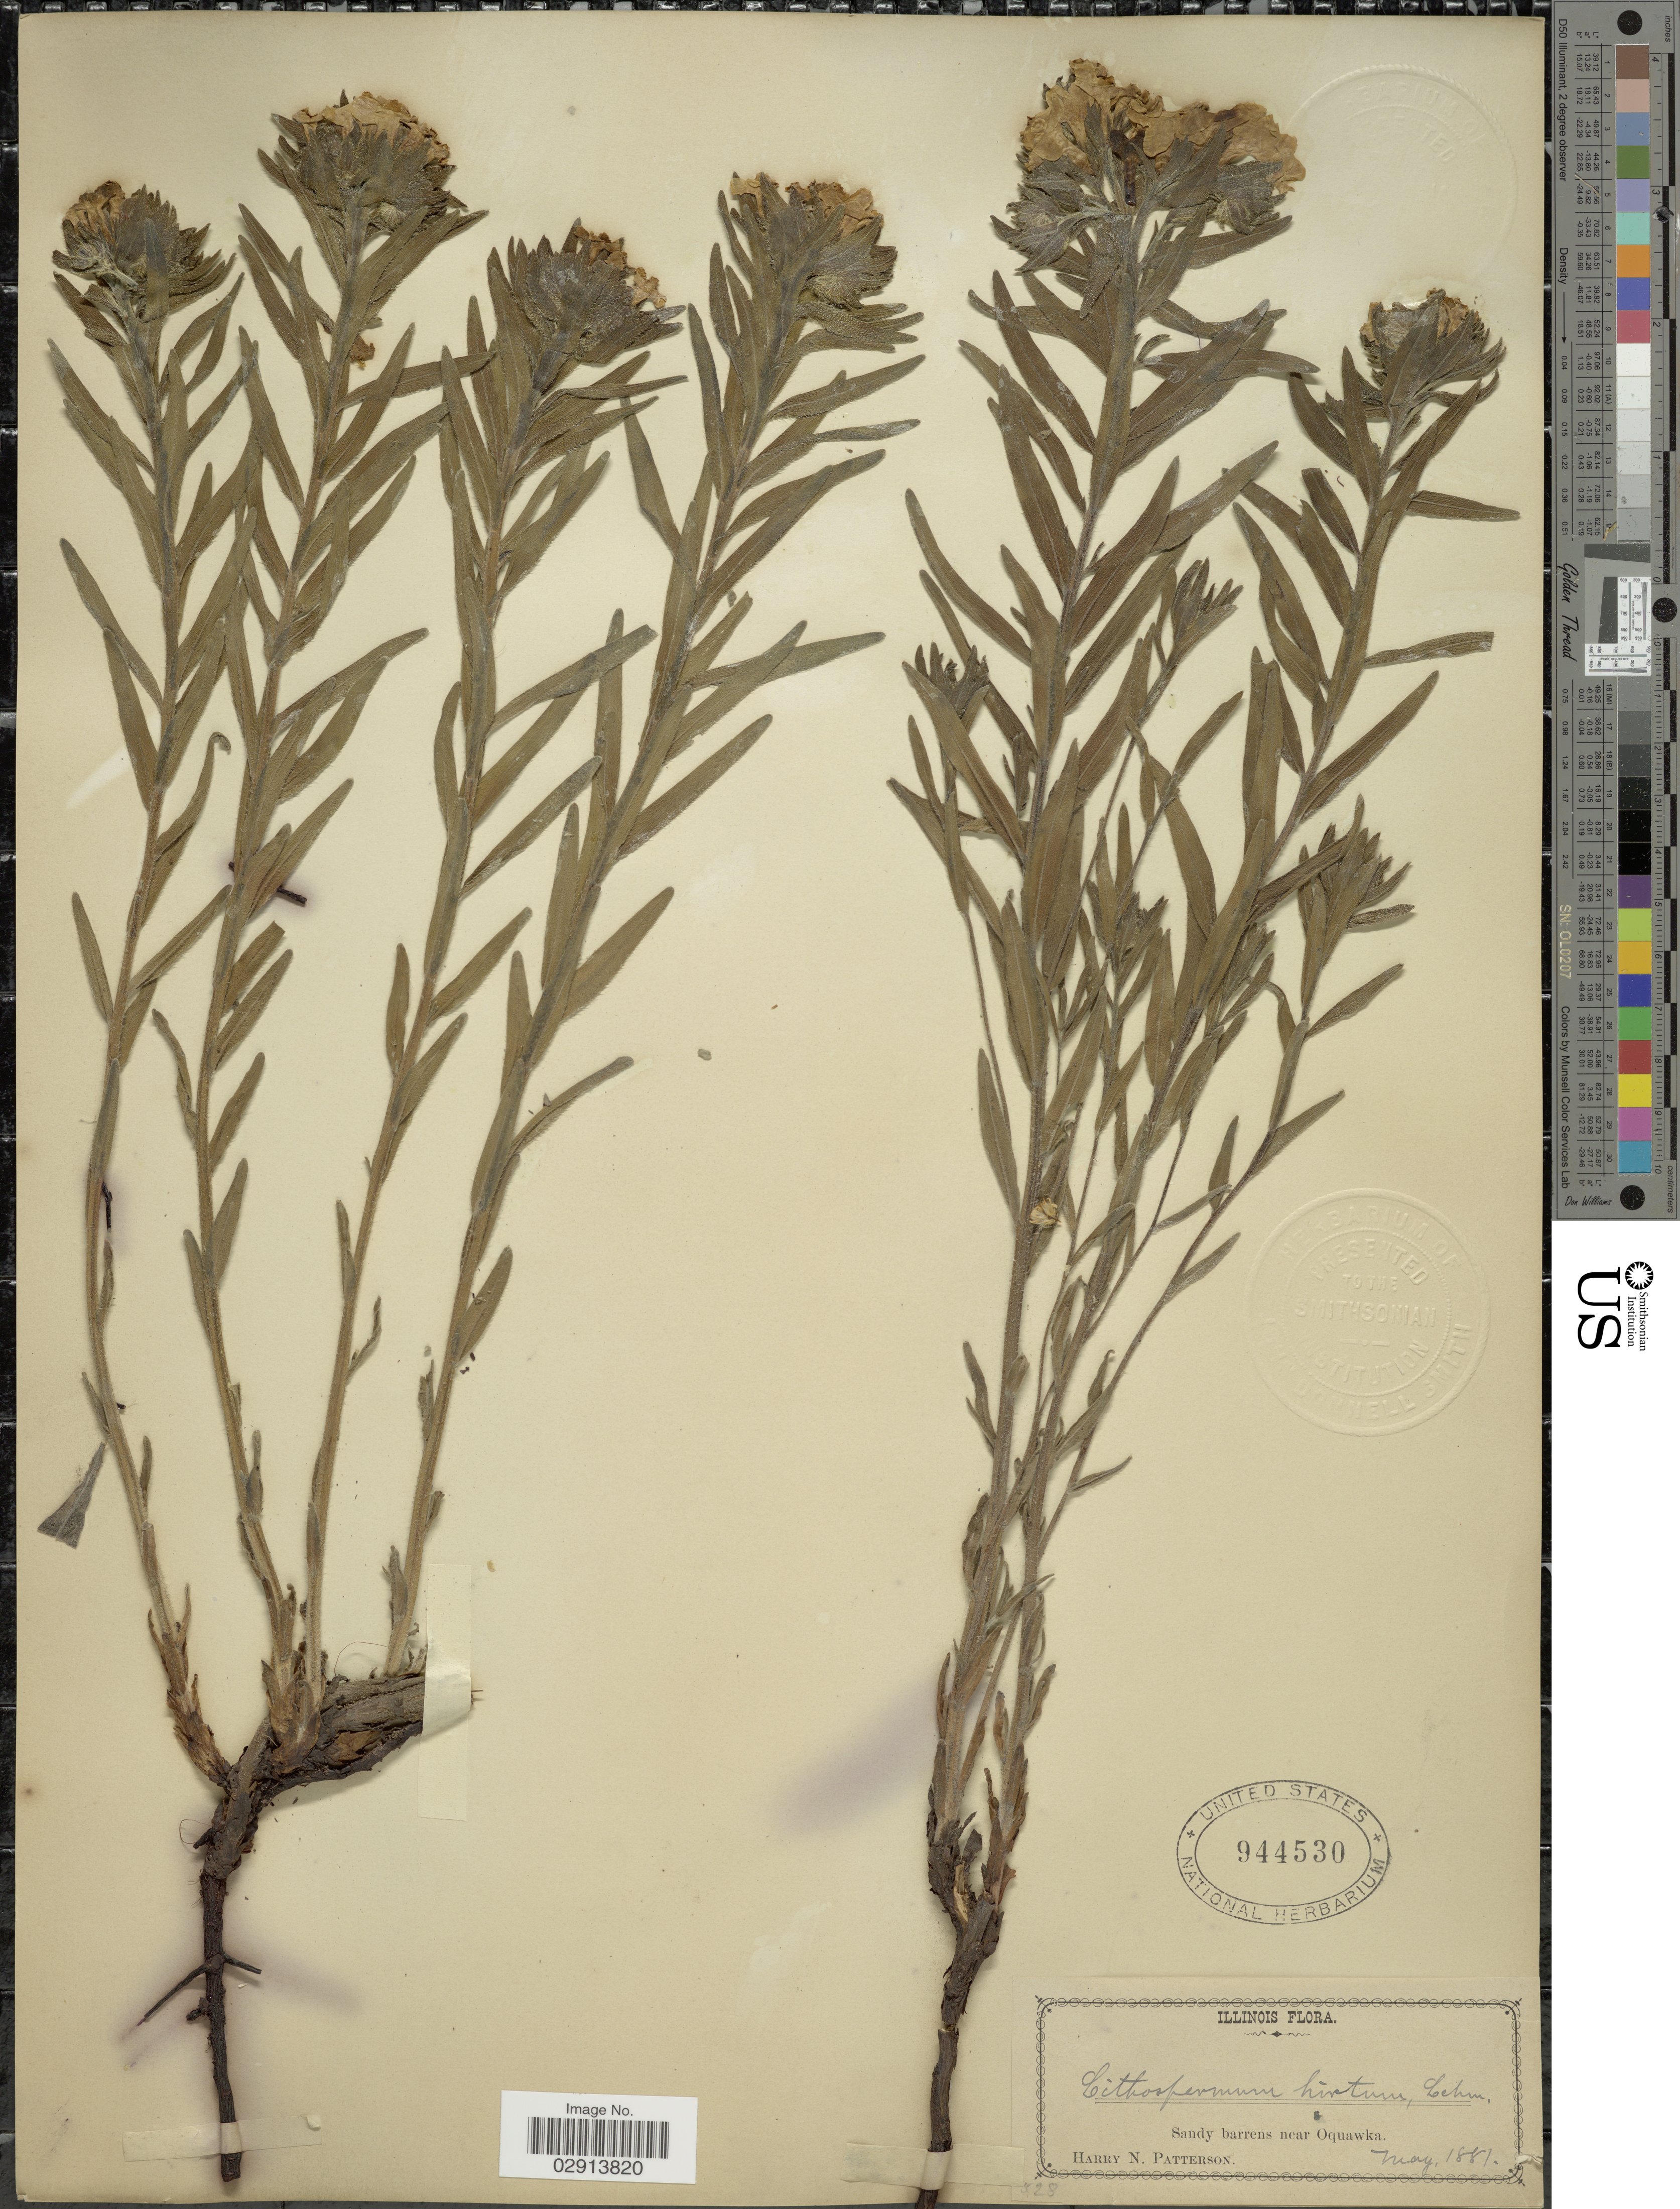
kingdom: Plantae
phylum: Tracheophyta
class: Magnoliopsida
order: Boraginales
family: Boraginaceae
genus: Lithospermum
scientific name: Lithospermum caroliniense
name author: (J.F. Gmel.) MacMill.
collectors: H. N. Patterson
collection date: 1881-05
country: United States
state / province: Illinois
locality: Sandy barrens near Oquawka.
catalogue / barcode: US 944530